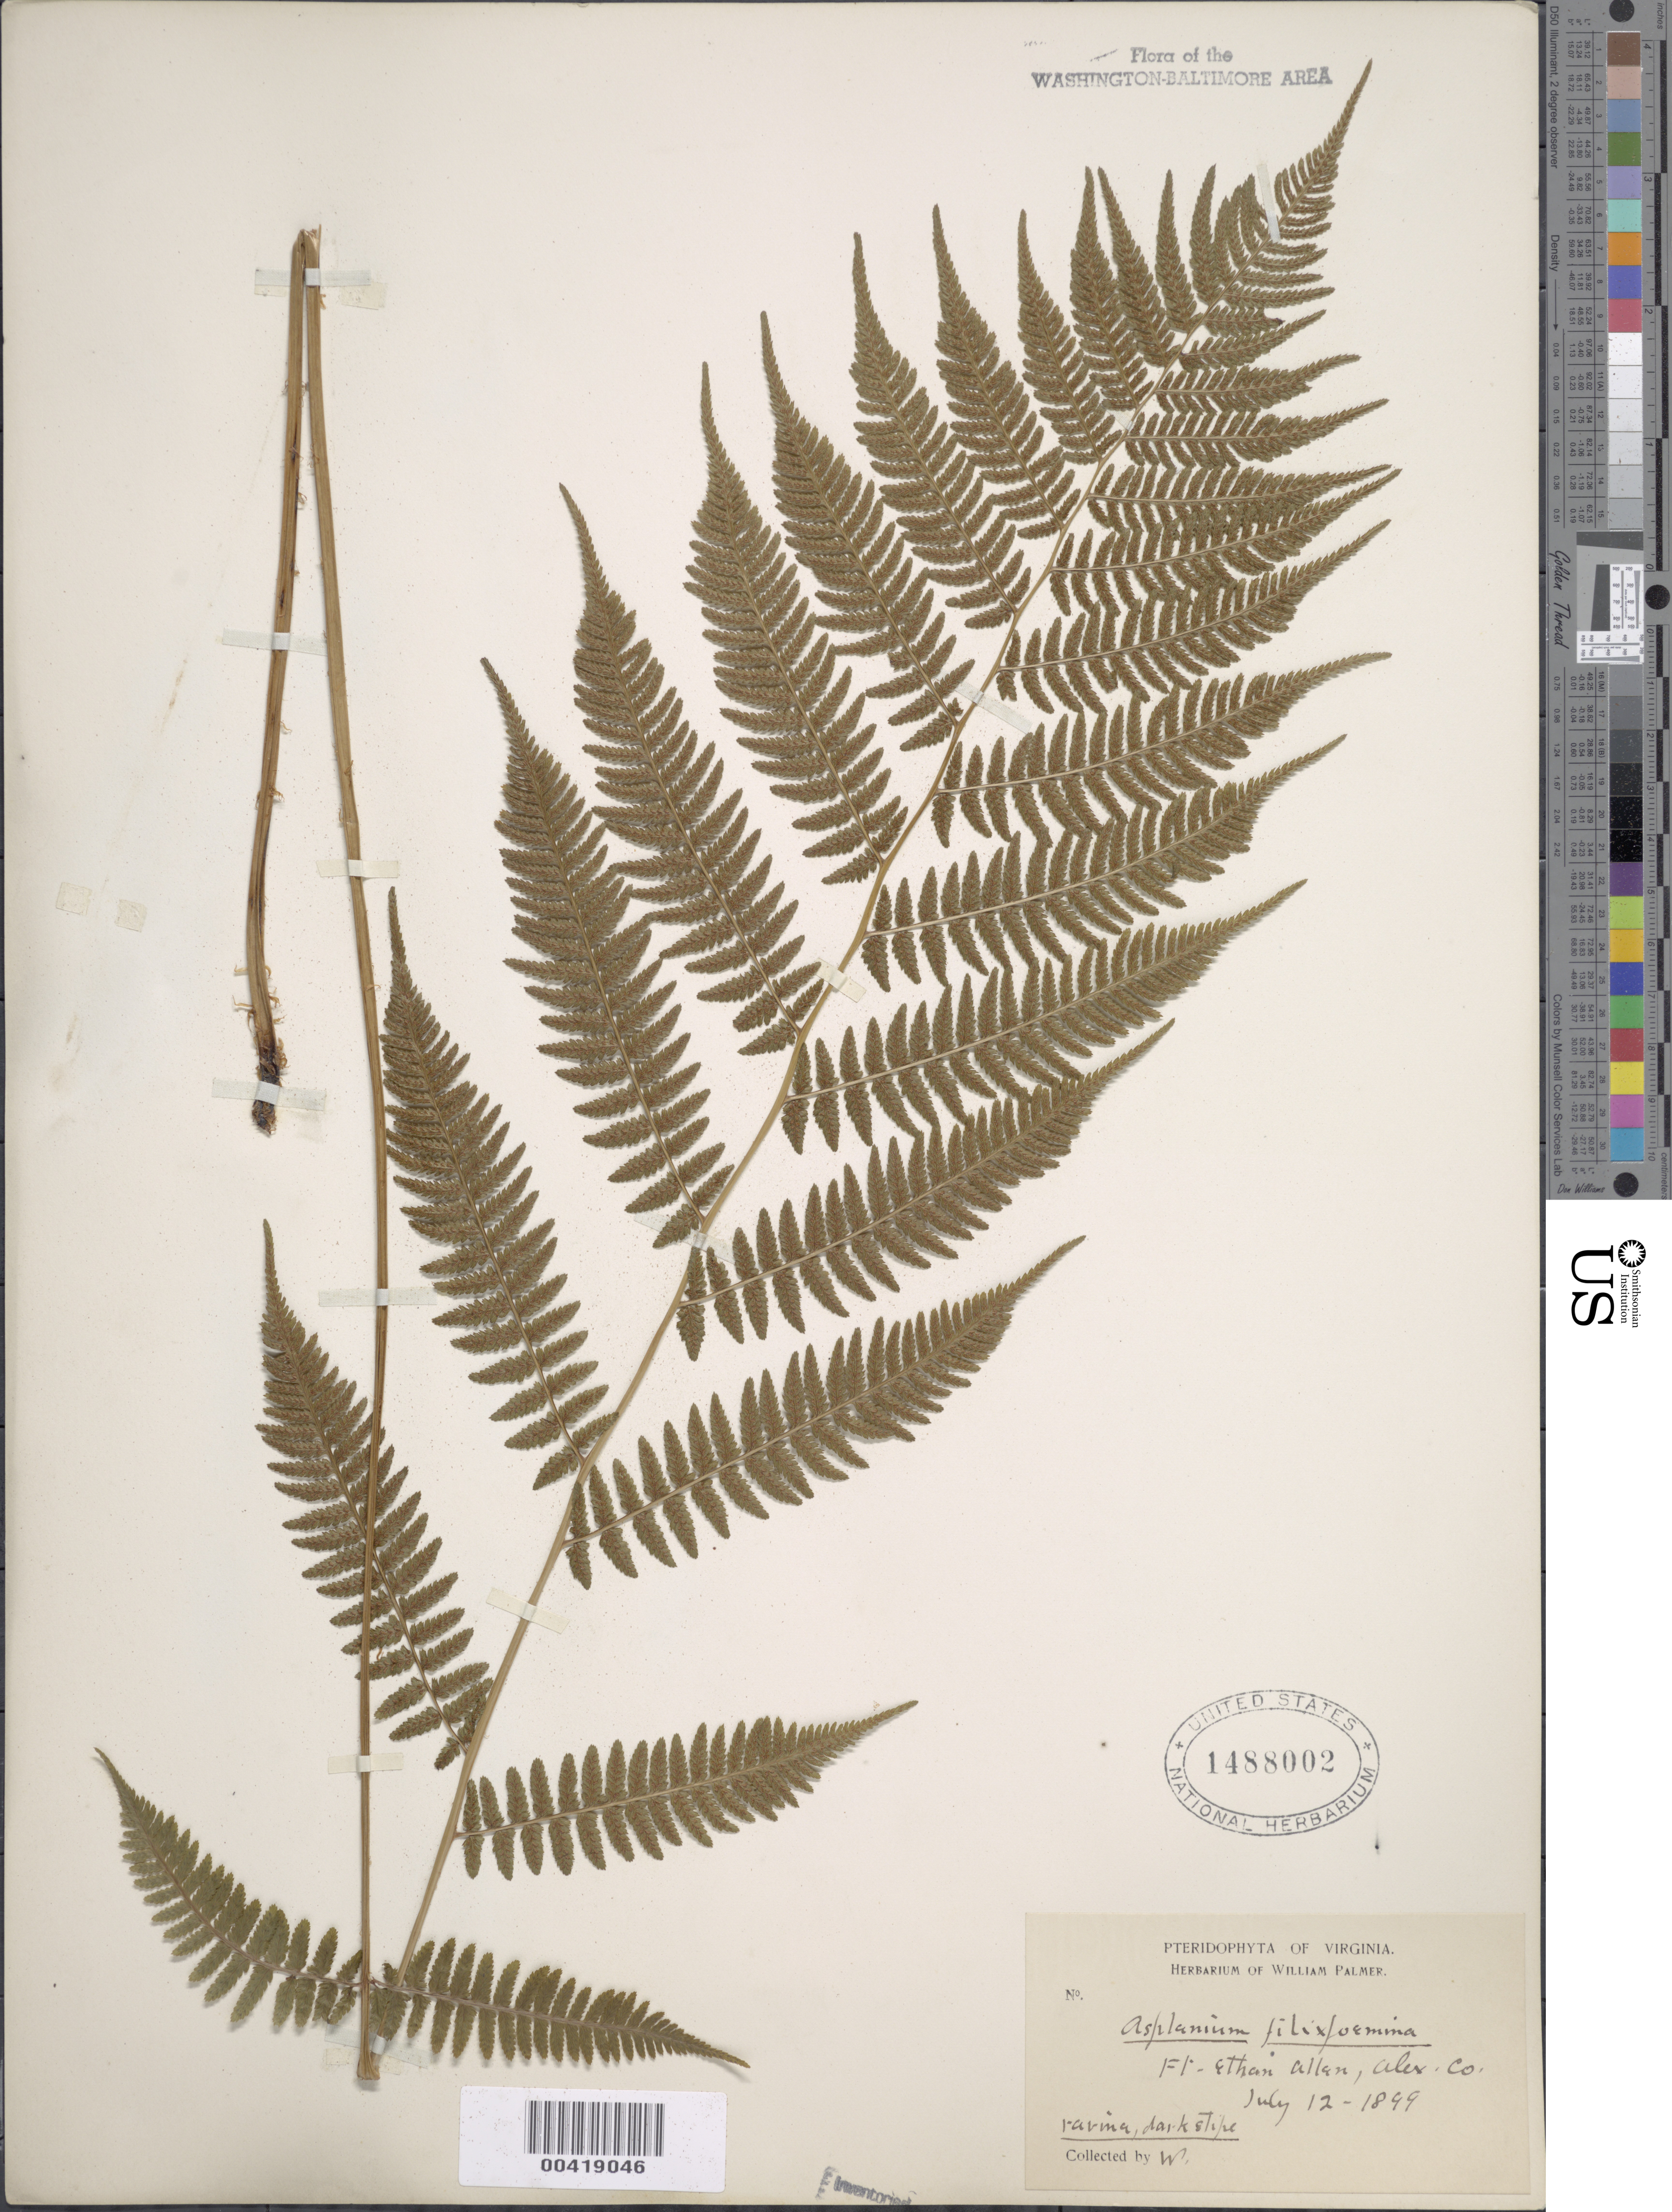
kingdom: Plantae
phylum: Tracheophyta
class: Polypodiopsida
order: Polypodiales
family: Athyriaceae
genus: Athyrium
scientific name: Athyrium filix-femina var. asplenioides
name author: (Michx.) Farw.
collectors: W. Palmer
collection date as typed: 12 Jul 1899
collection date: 1899-07-12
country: United States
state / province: Virginia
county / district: Arlington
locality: Fort Ethan Allen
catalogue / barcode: US 1488002